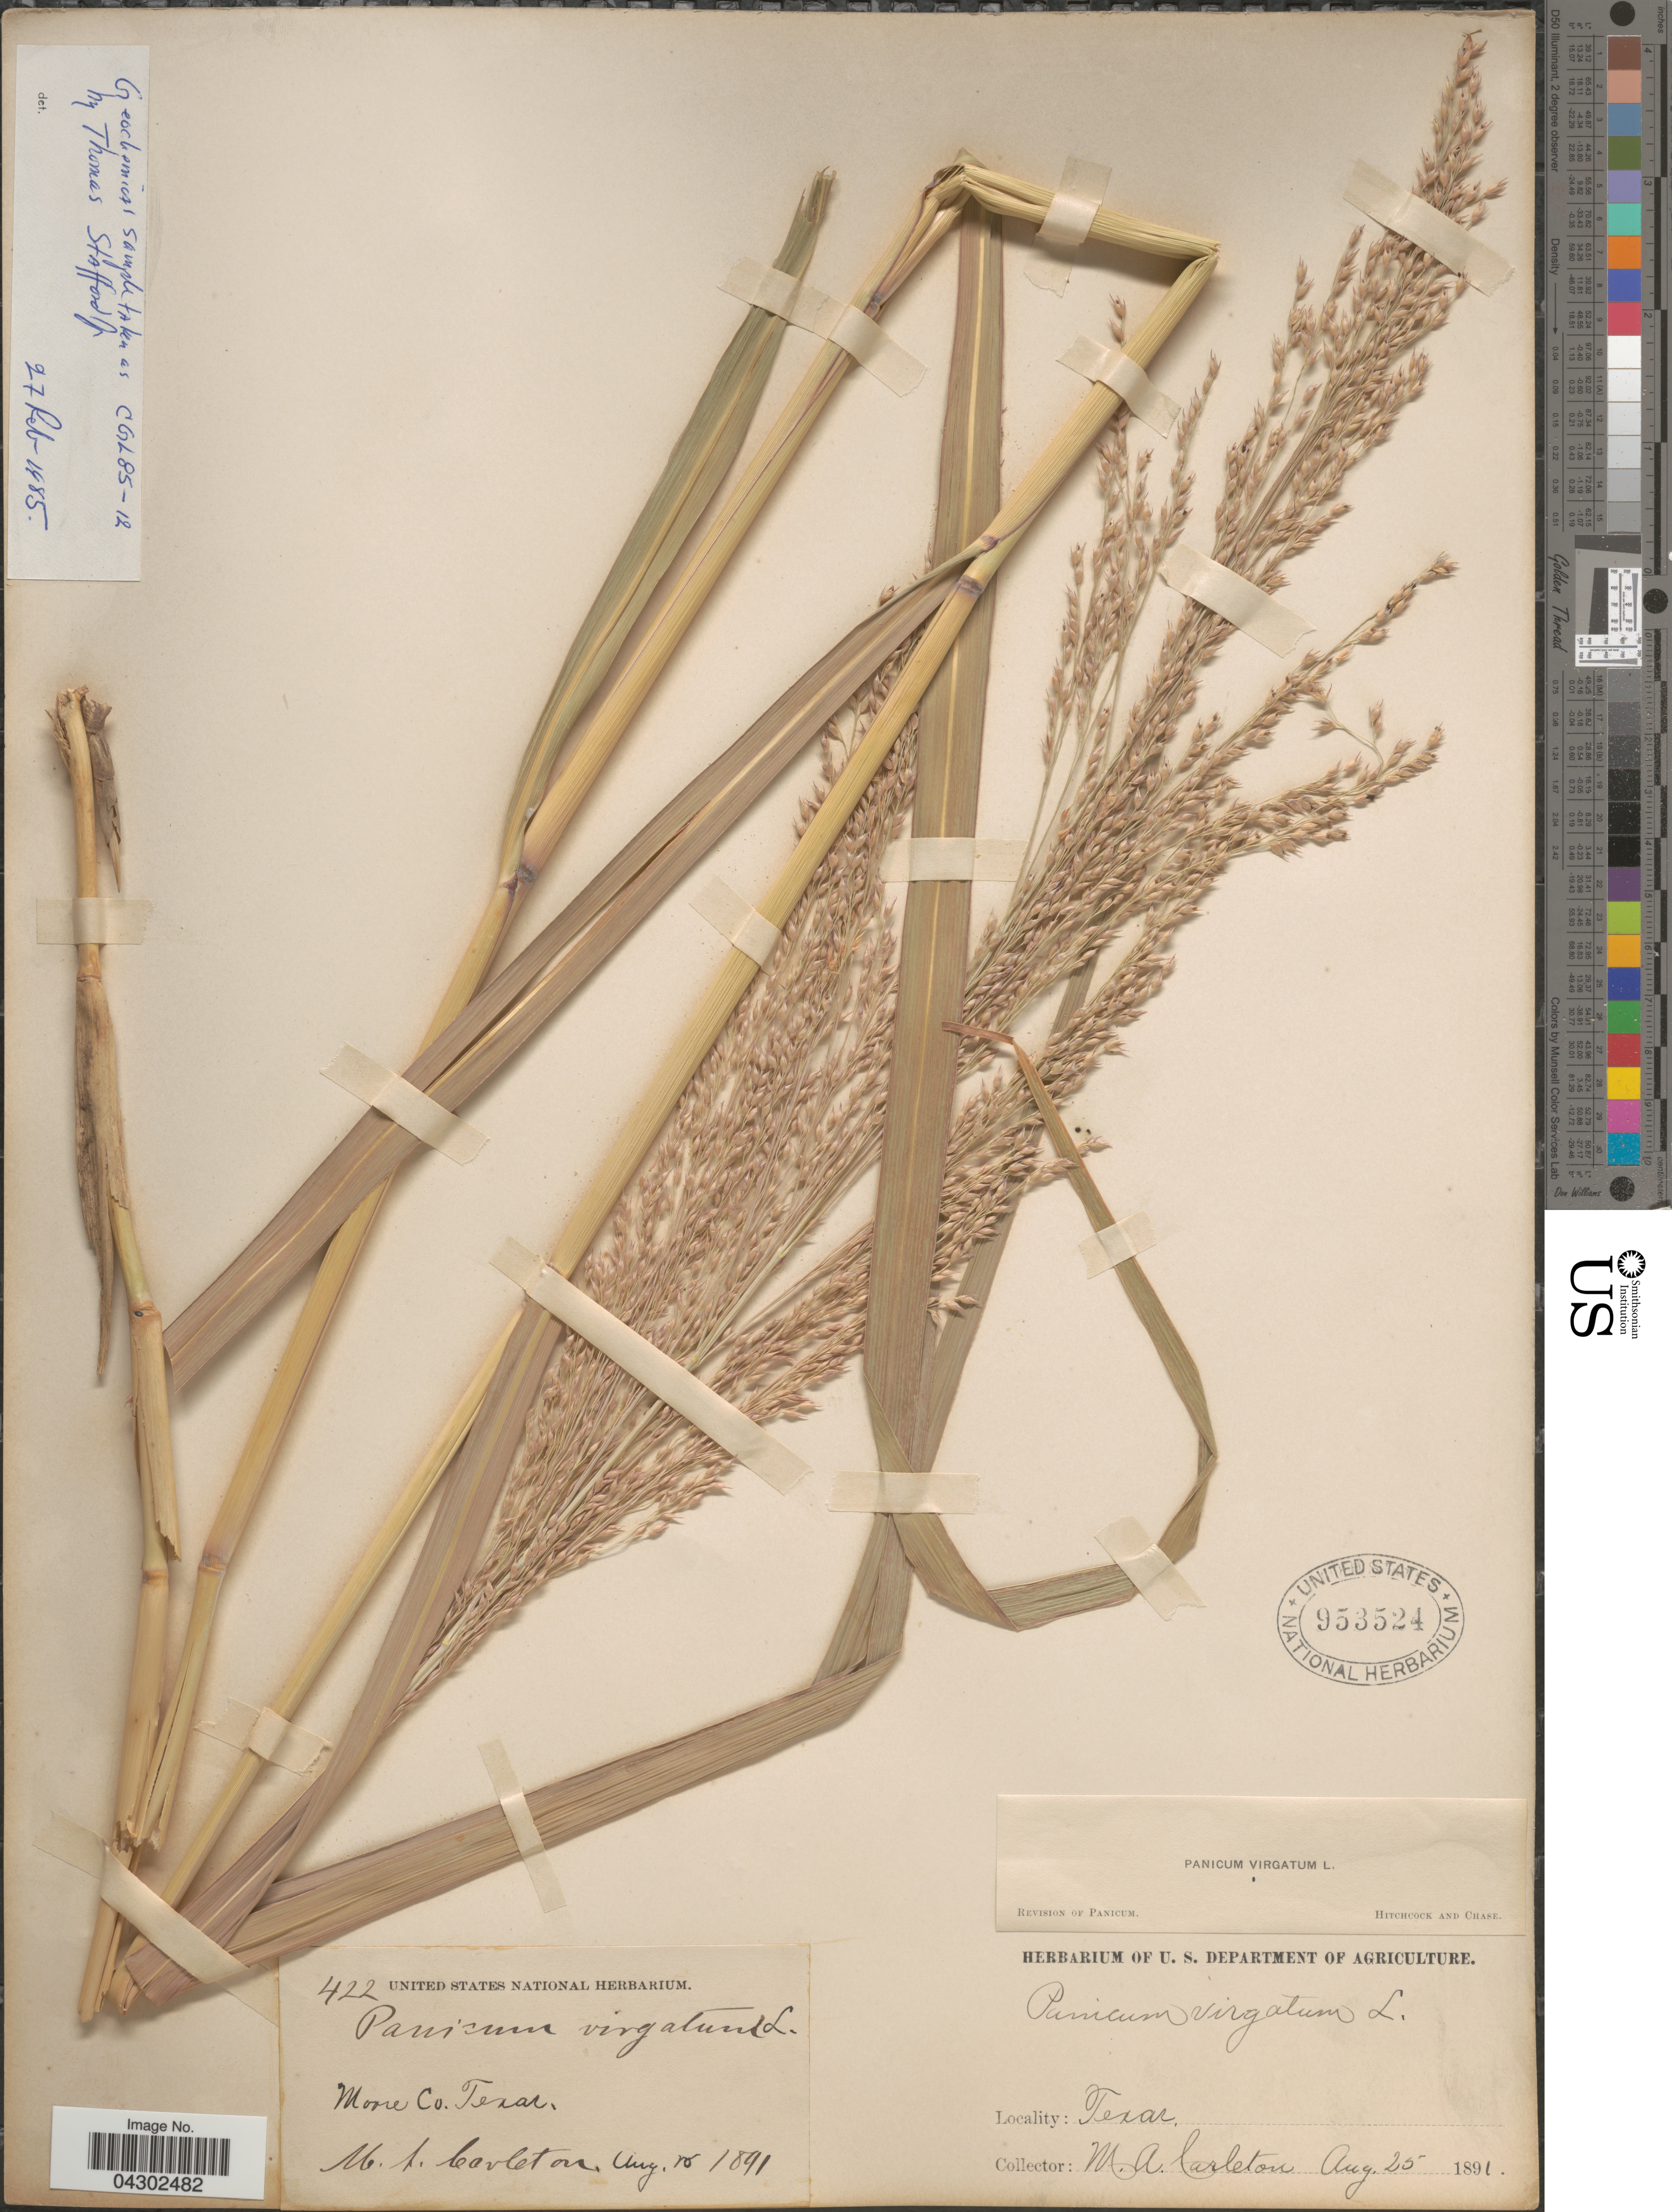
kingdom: Plantae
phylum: Tracheophyta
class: Liliopsida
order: Poales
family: Poaceae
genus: Panicum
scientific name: Panicum virgatum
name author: L.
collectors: M. A. Carleton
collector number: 422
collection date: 1891-08-25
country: United States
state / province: Texas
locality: Moose Co.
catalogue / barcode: US 953524